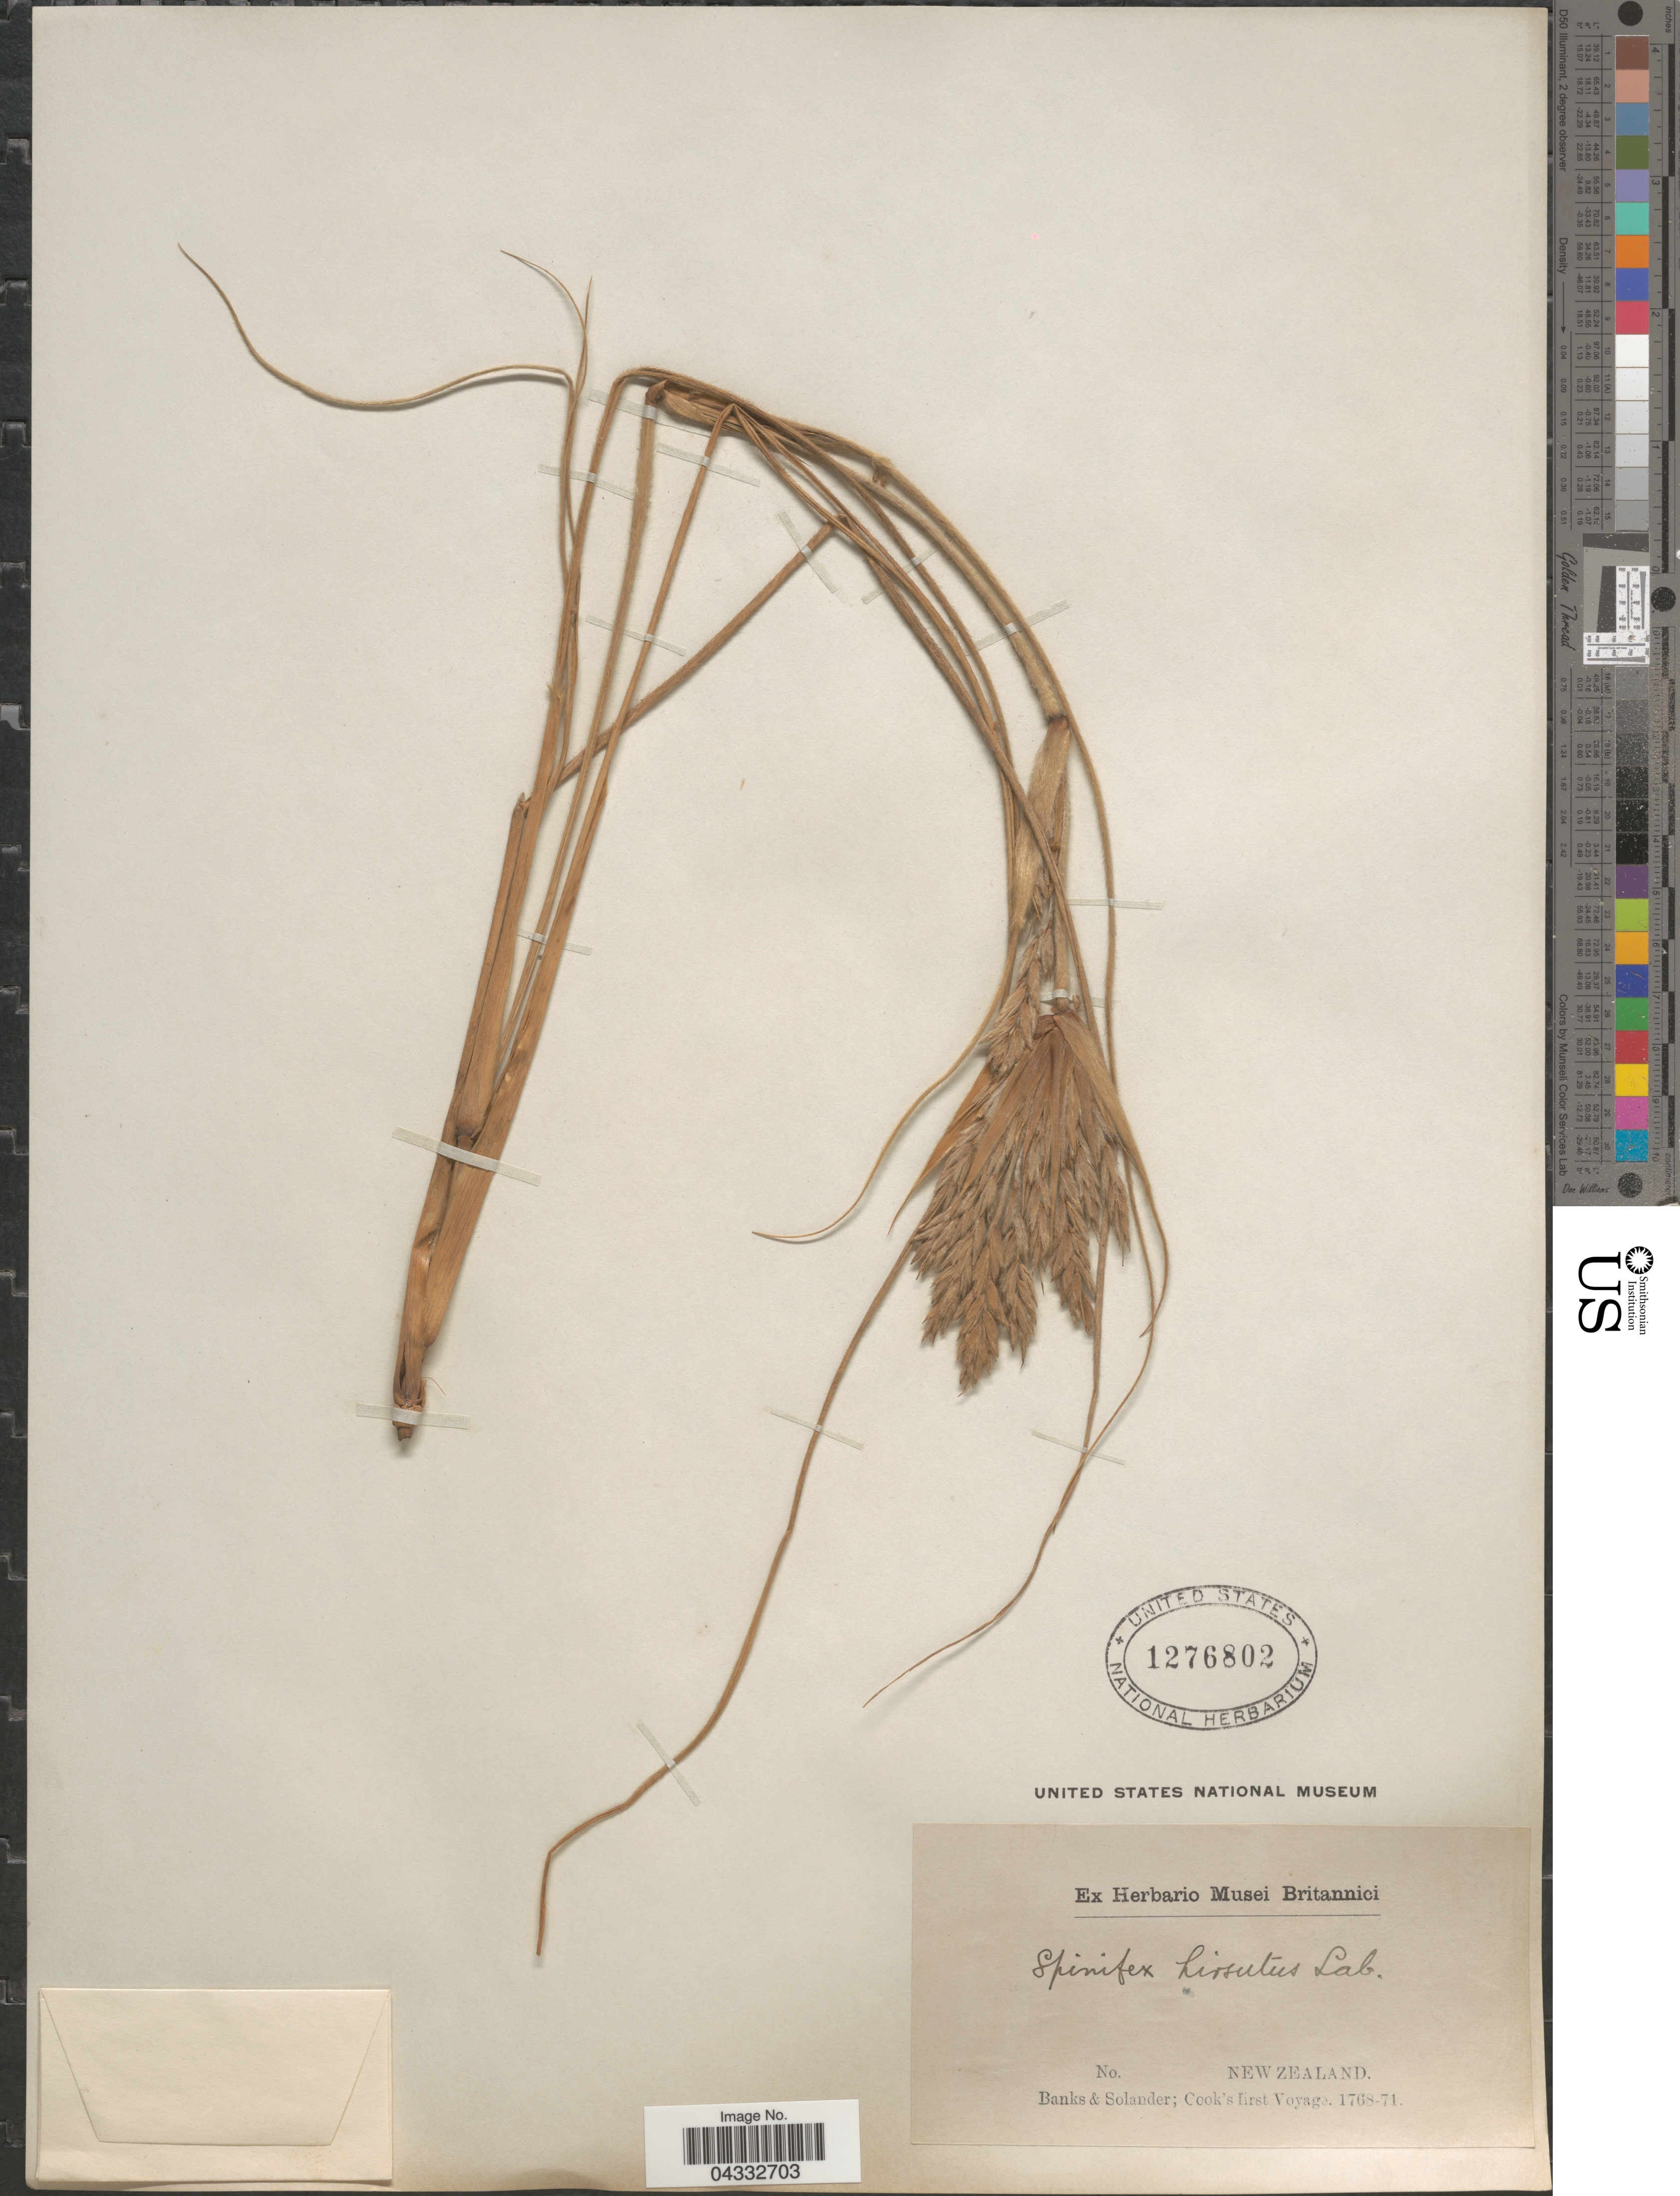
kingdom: Plantae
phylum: Tracheophyta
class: Liliopsida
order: Poales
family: Poaceae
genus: Spinifex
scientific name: Spinifex hirsutus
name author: Labill.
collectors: -- Banks & -- Solander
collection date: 1768/1771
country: New Zealand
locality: Cook's first Voyage, 1768-71.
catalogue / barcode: US 1276802